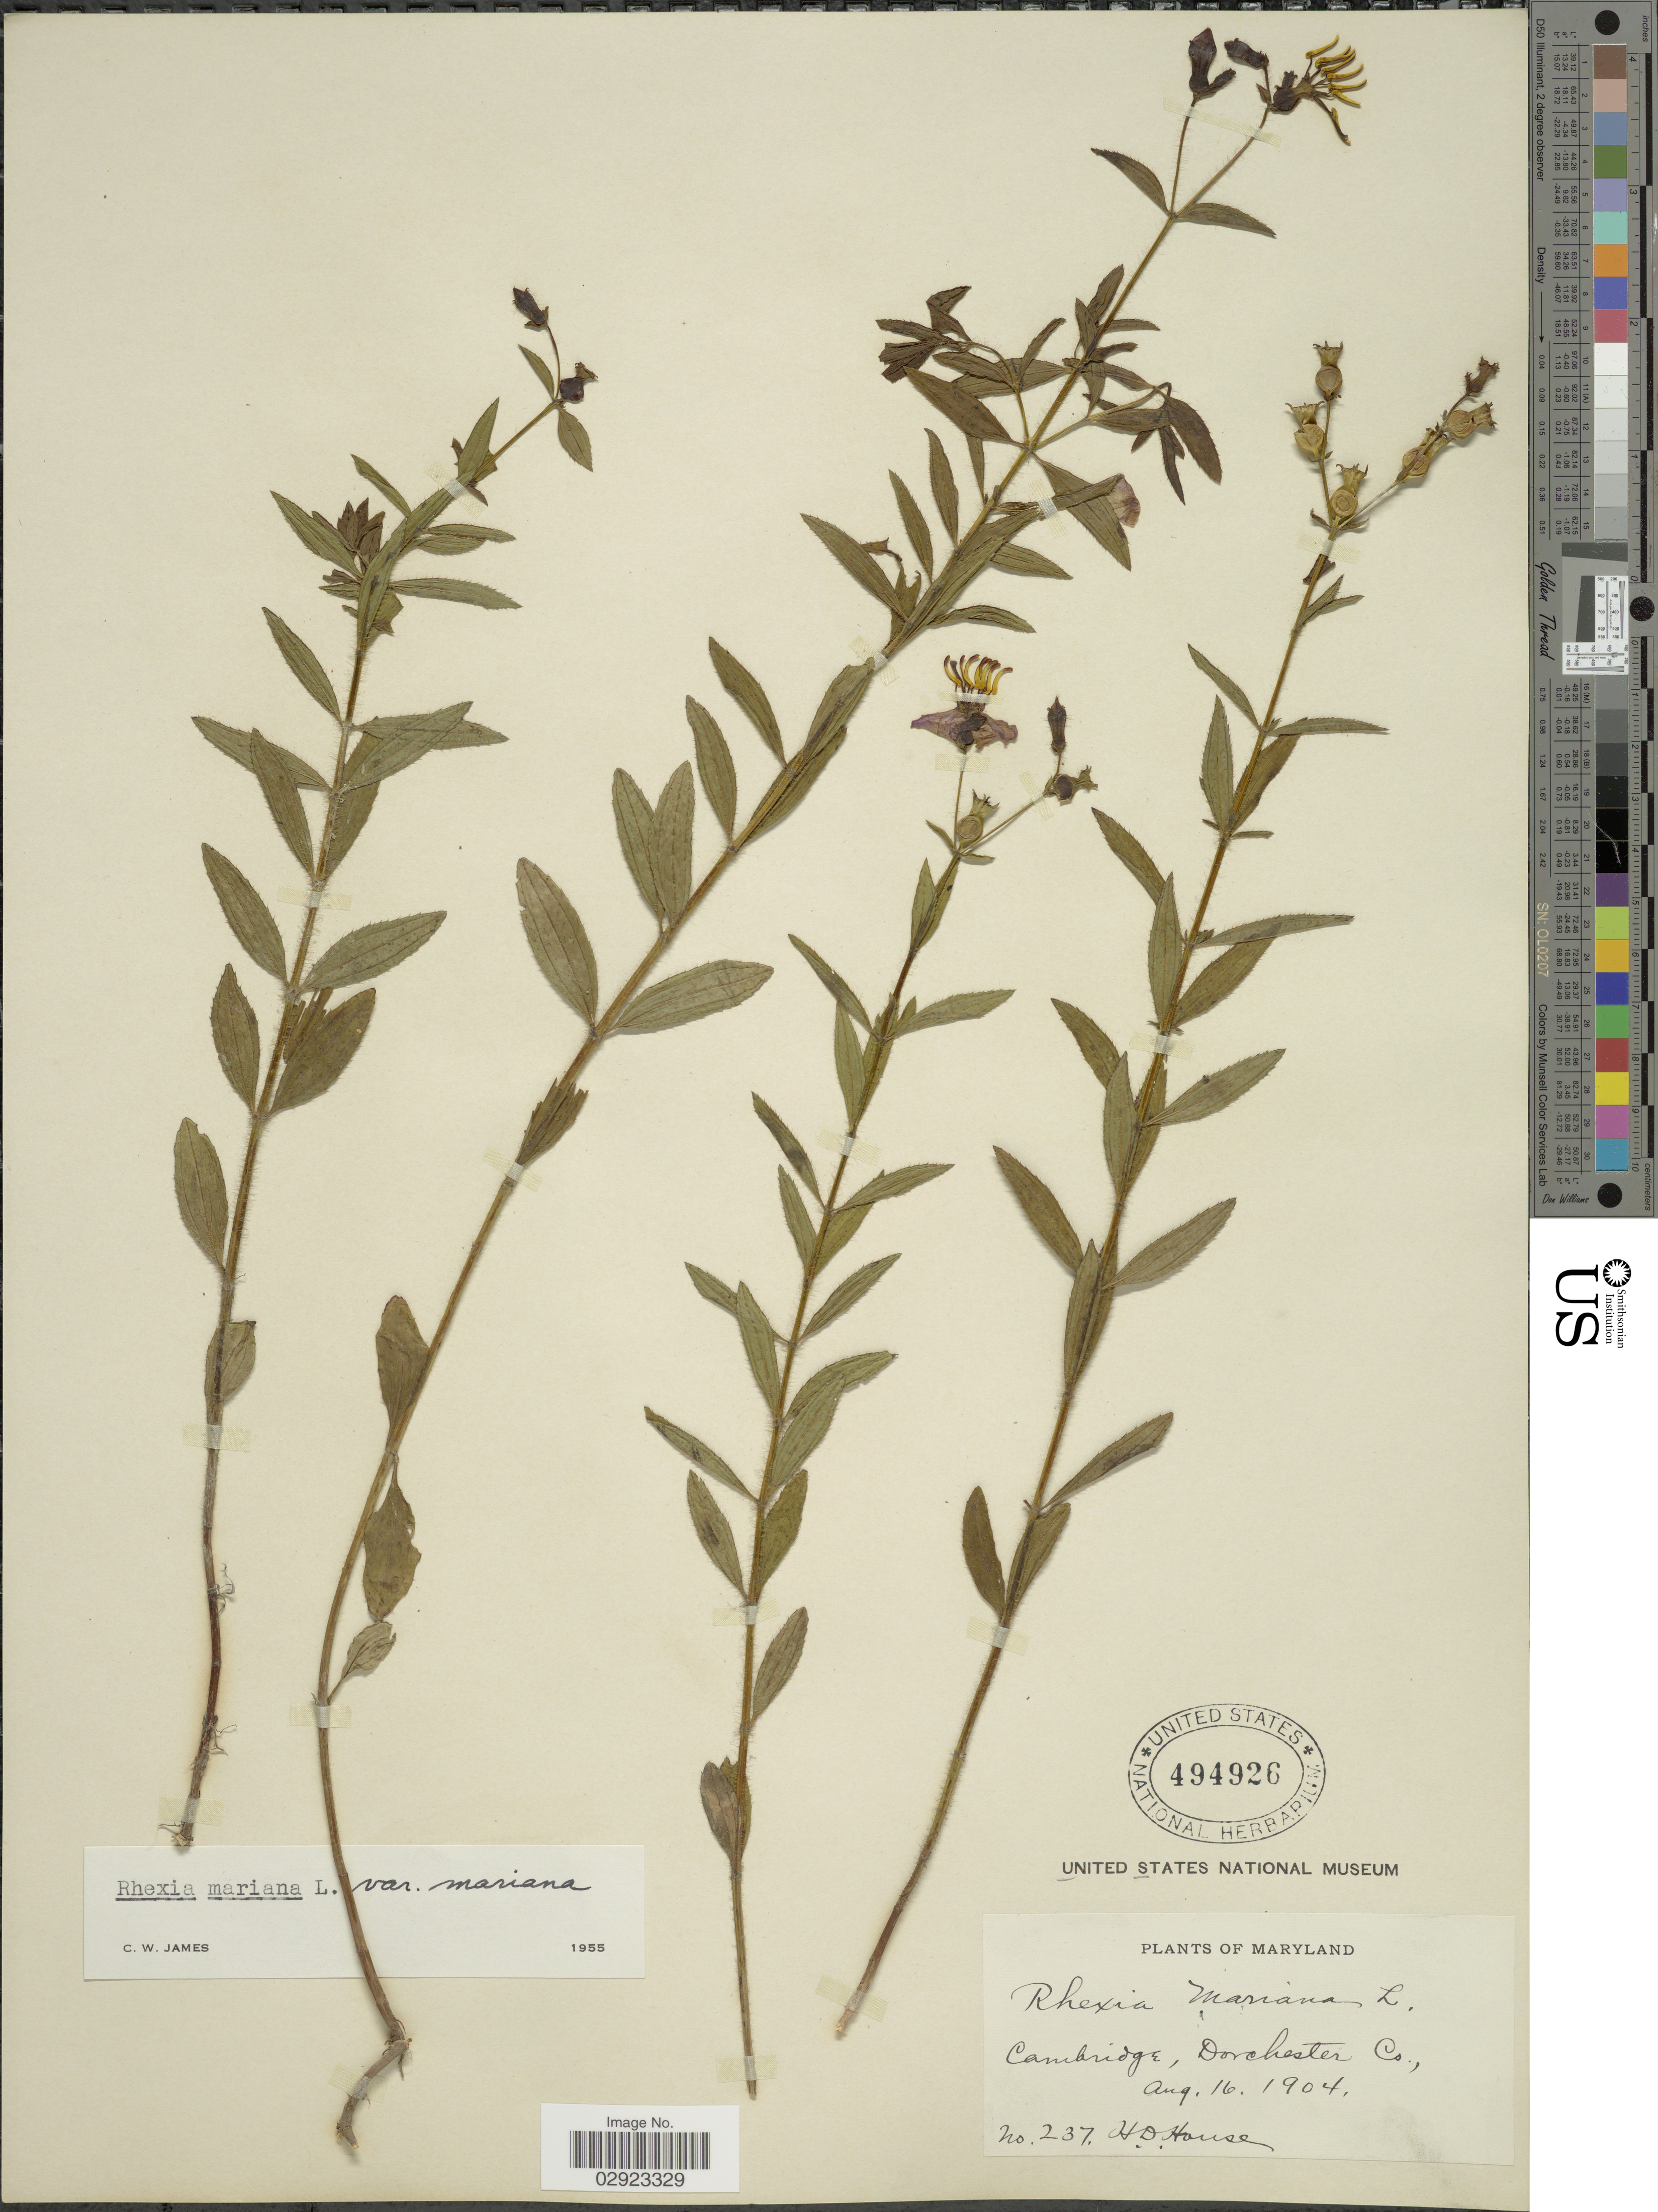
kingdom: Plantae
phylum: Tracheophyta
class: Magnoliopsida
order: Myrtales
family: Melastomataceae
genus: Rhexia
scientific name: Rhexia mariana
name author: L.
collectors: H. D. House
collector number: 237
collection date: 1904-04-16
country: United States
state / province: Maryland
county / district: Dorchester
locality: Cambridge, Dorchester Co.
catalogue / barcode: US 494926